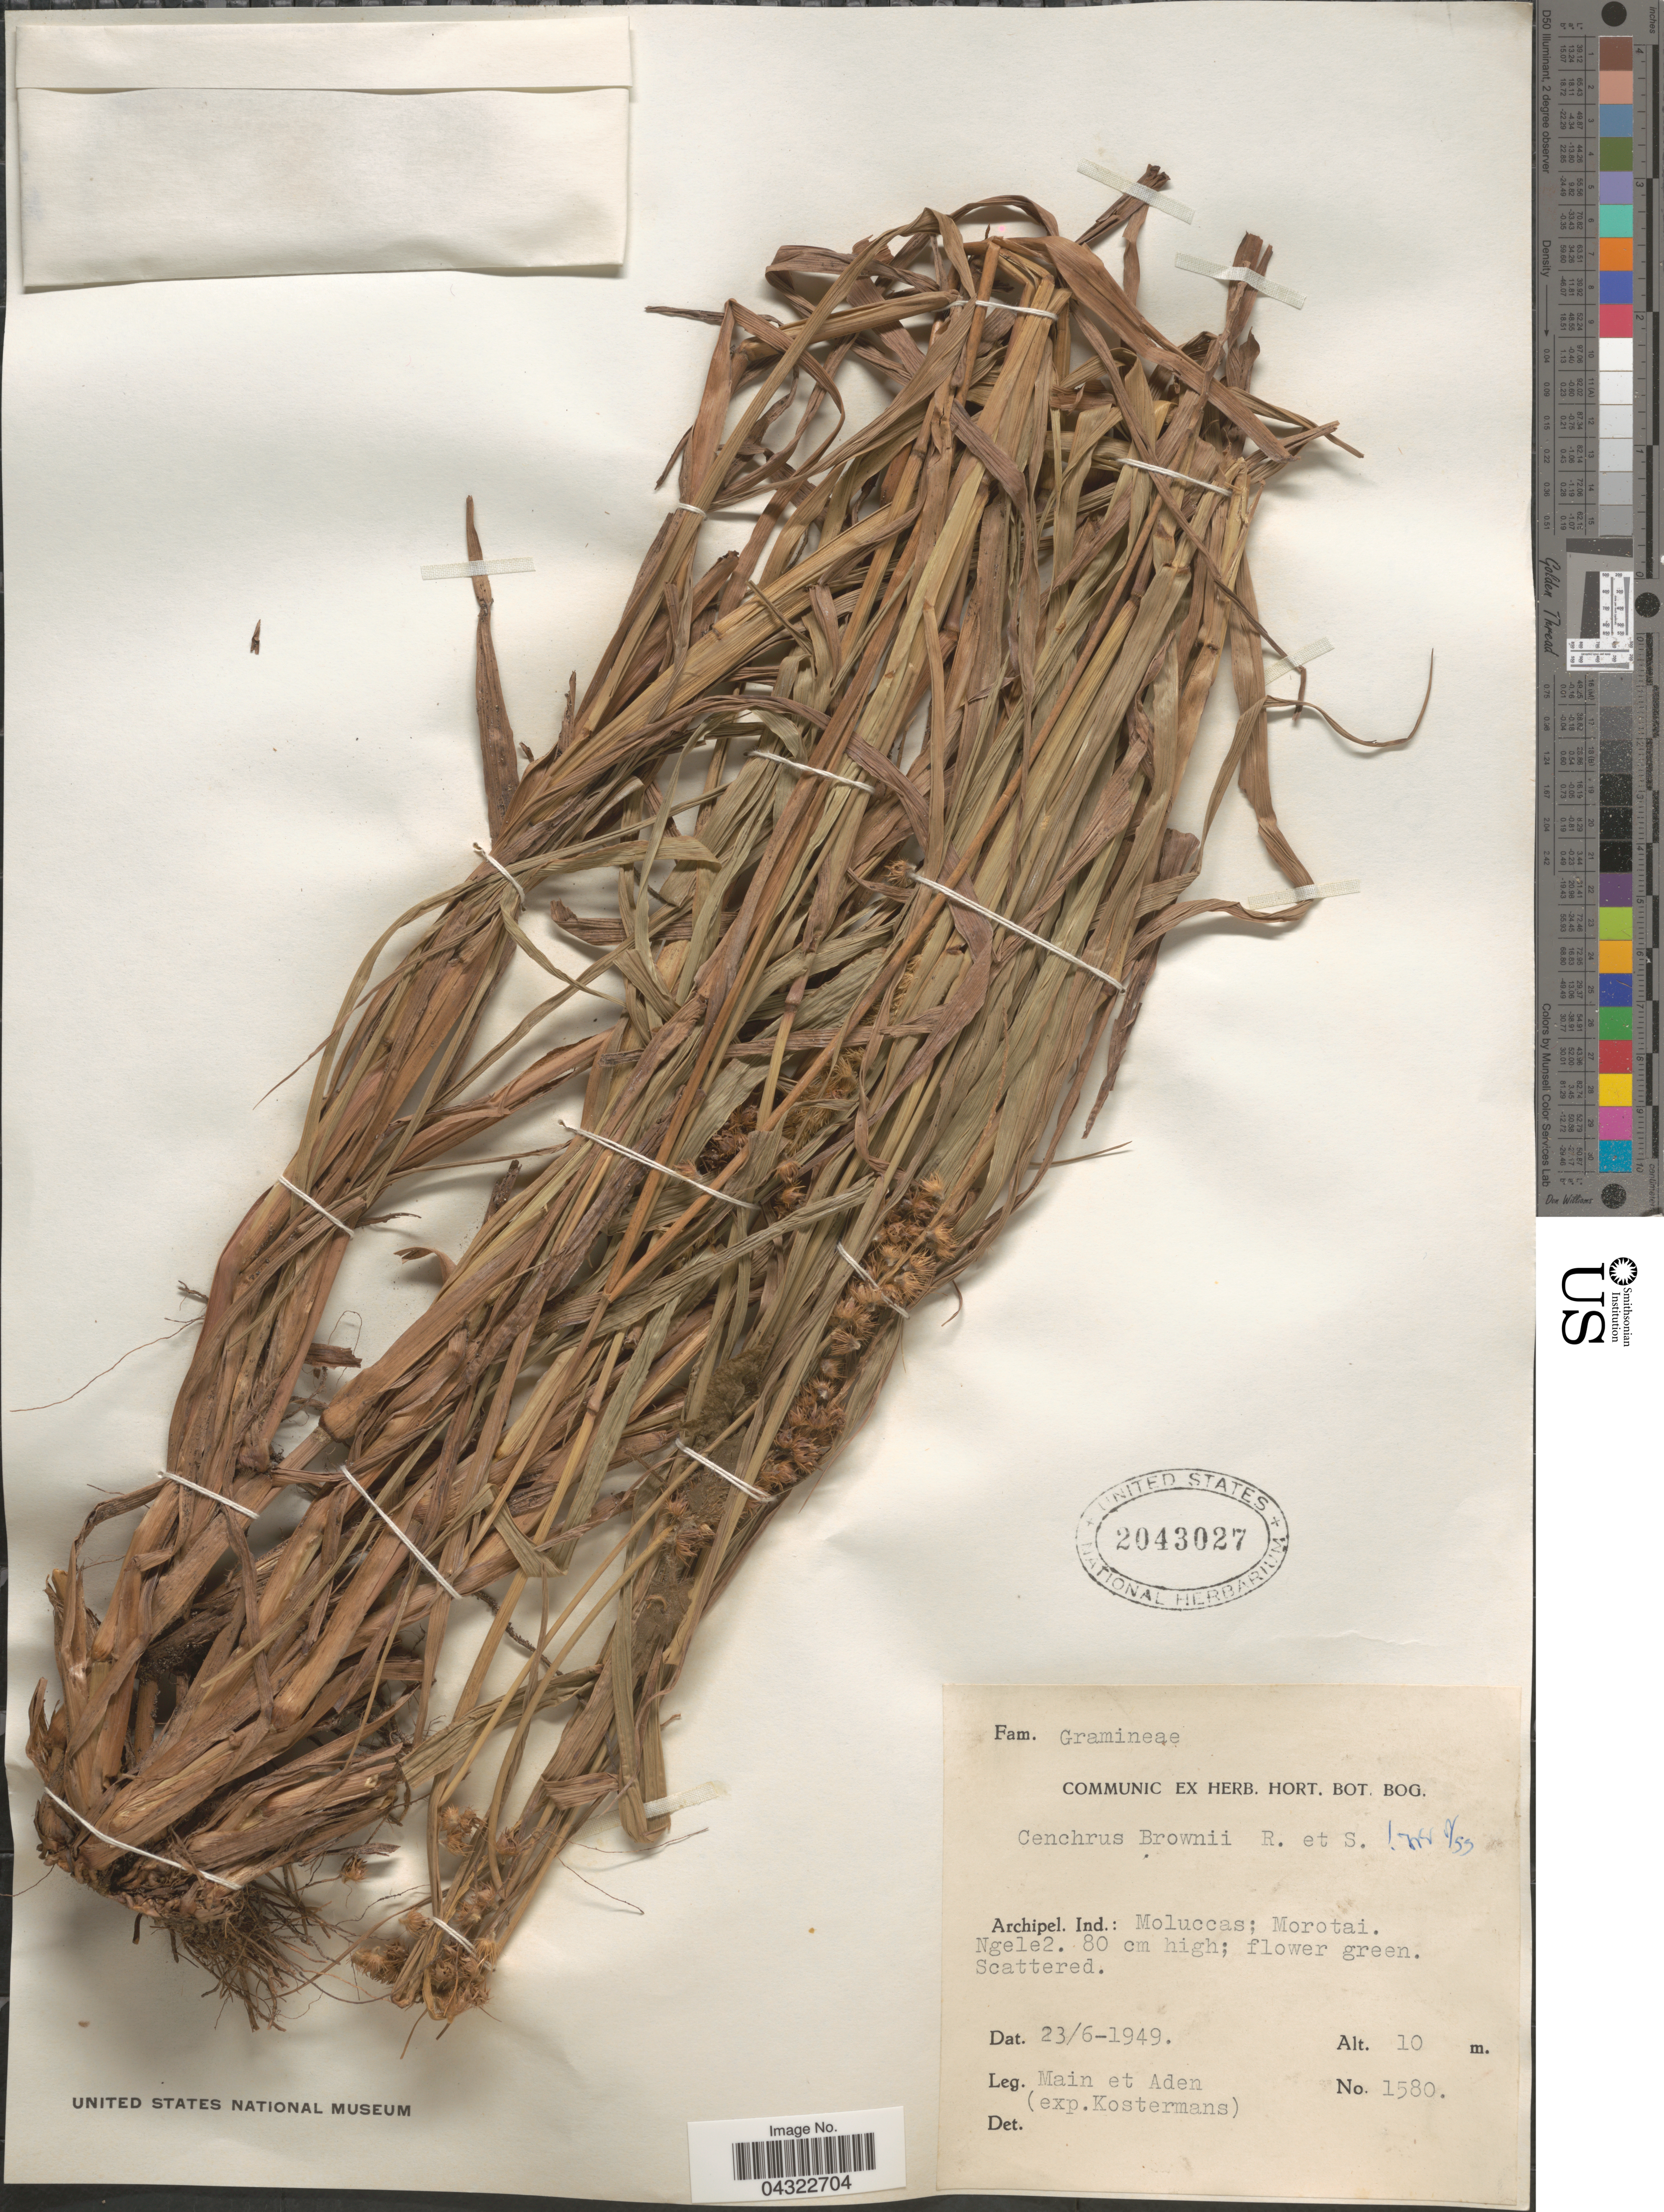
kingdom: Plantae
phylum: Tracheophyta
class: Liliopsida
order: Poales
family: Poaceae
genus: Cenchrus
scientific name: Cenchrus brownii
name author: Roem. & Schult.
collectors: -. Main & -- Aden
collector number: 1580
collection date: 1949-06-23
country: Indonesia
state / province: Maluku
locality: Archipel. Ind.: Moluccas; Morotai. Ngele2.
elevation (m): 10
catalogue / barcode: US 2043027